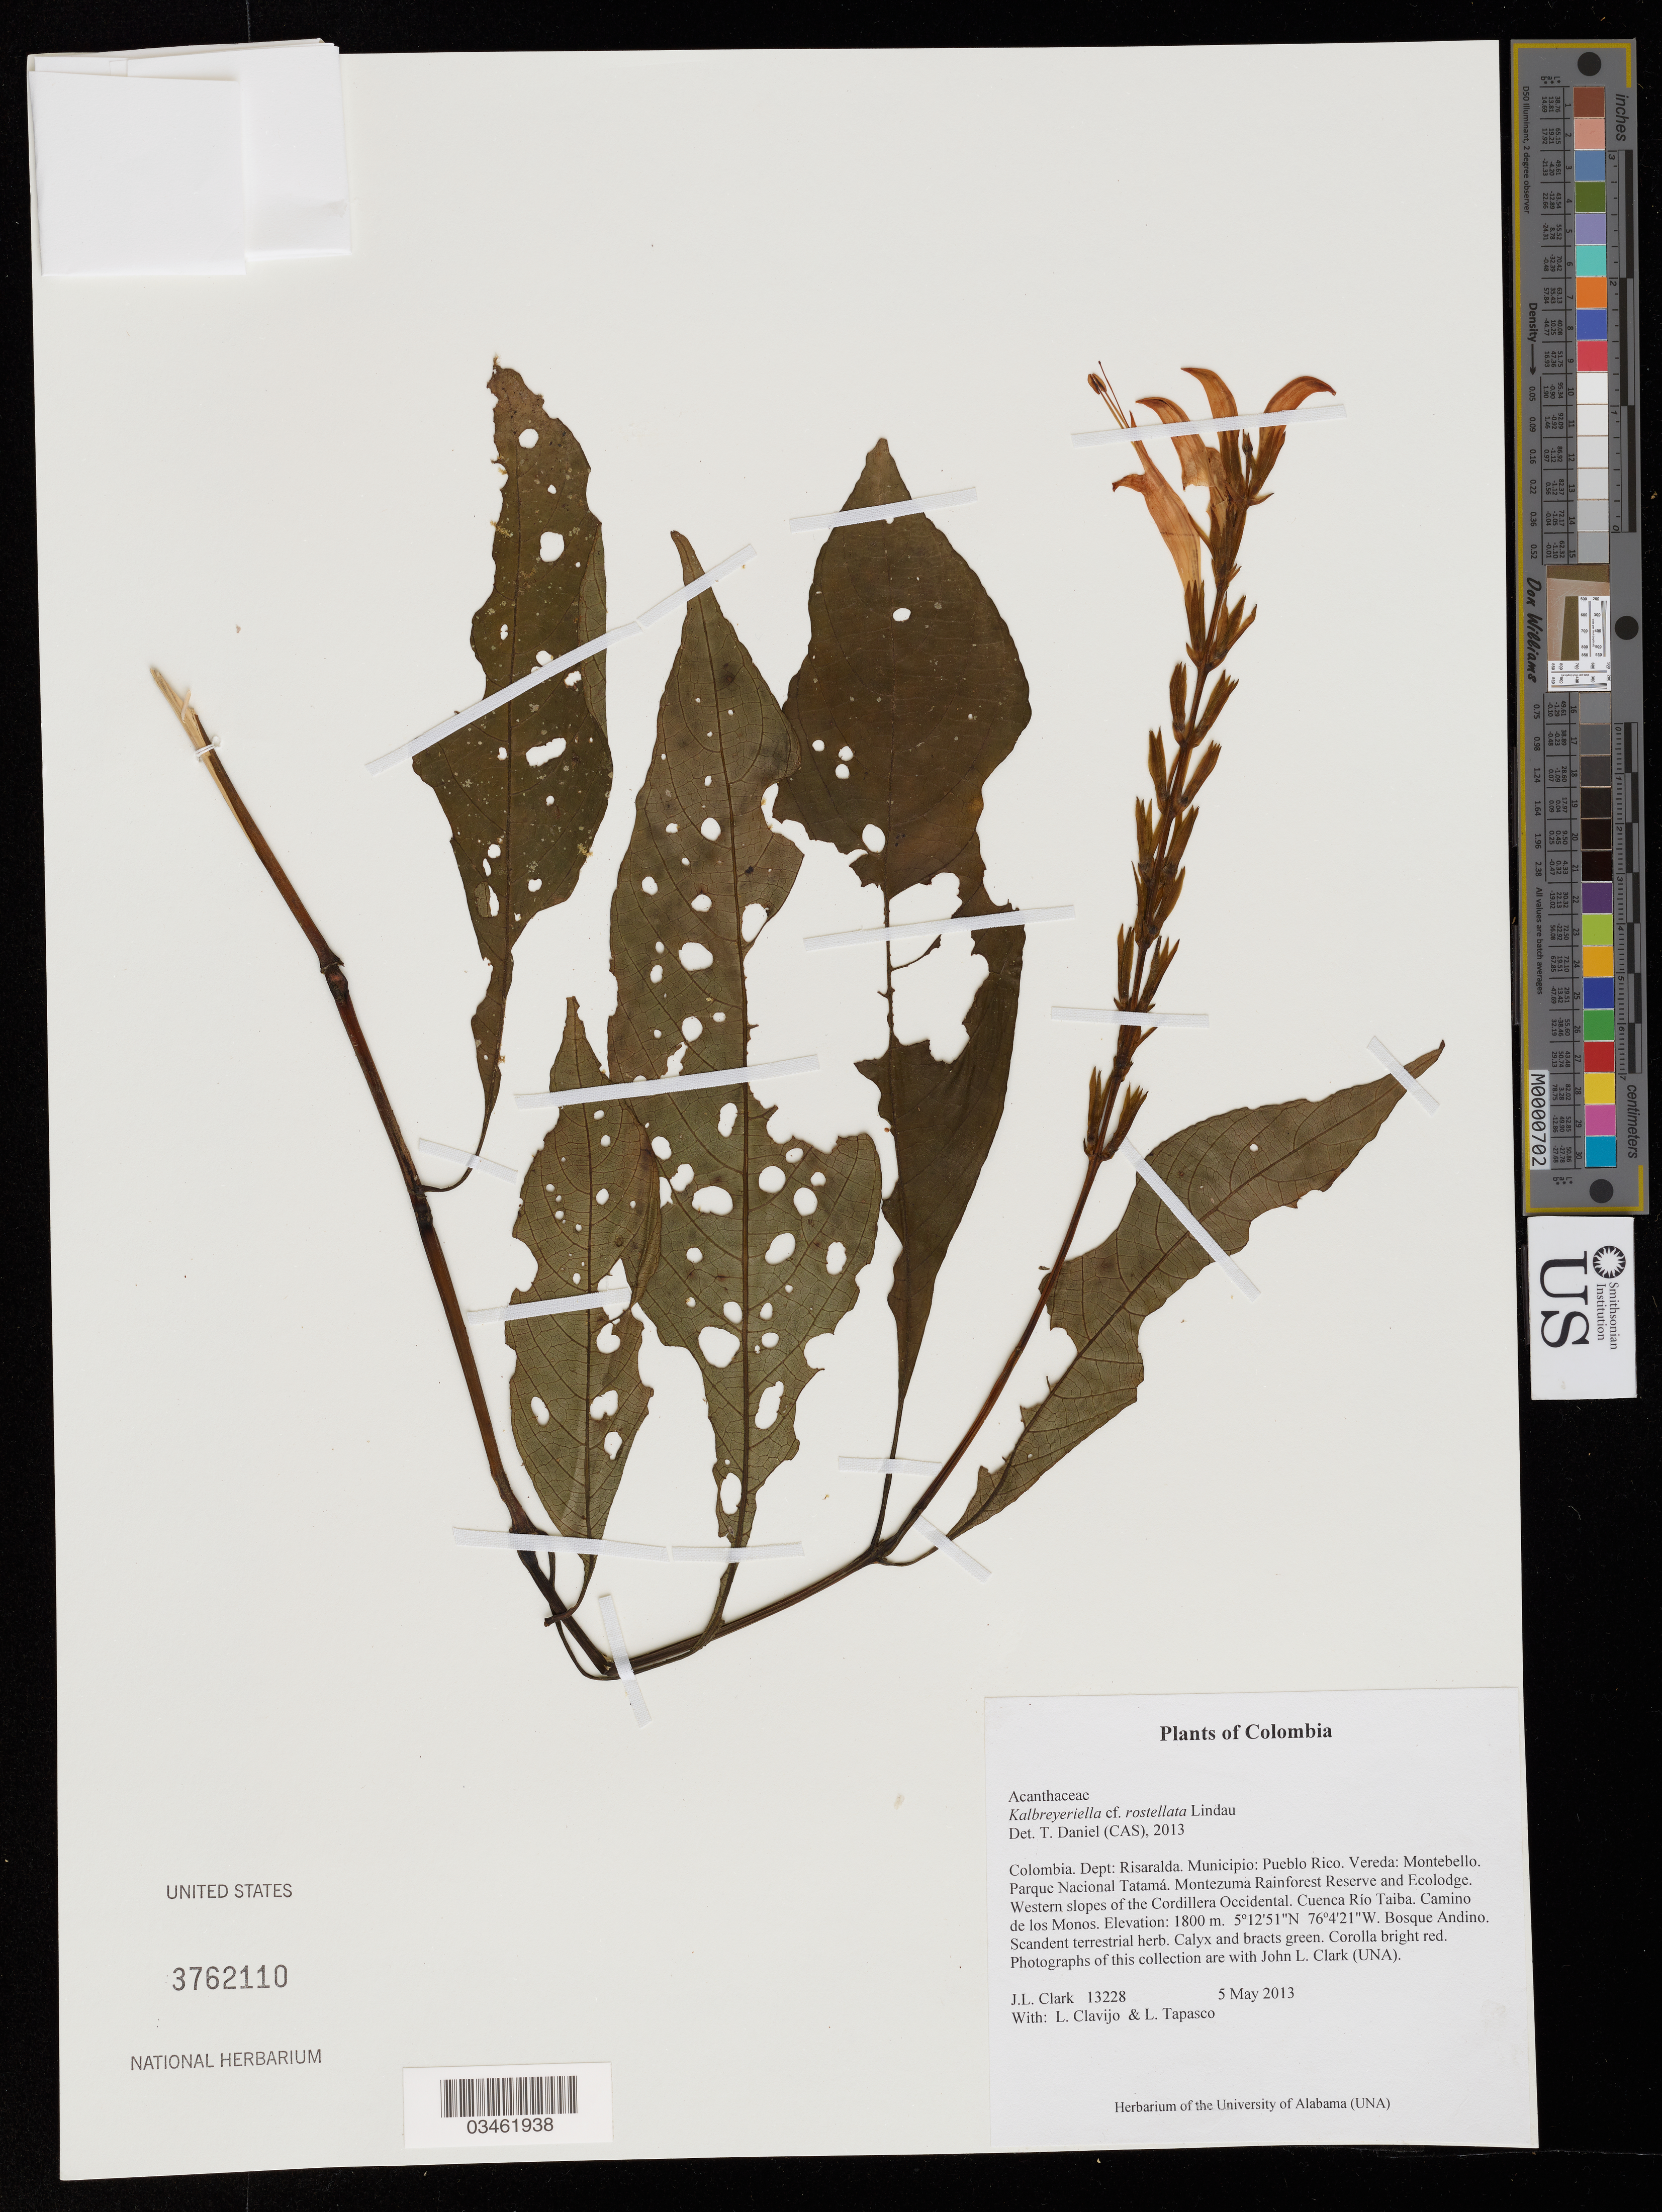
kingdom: Plantae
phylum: Tracheophyta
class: Magnoliopsida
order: Lamiales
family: Acanthaceae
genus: Kalbreyeriella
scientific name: Kalbreyeriella rostellata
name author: Lindau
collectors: J. L. Clark, L. Clavijo & L. Tapasco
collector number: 13228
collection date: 2013-05-05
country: Colombia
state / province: Risaralda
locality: Dept: Risaralda. Municipio: Pueblo Rico. Vereda: Montebello. Parque Nacional Tatamá. Montezuma Rainforest Reserve and Ecolodge. Western slopes of the Cordillera Occidental. Cuenca Río Taiba. Camino de los Monos. Bosque Andino.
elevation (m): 1800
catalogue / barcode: US 3762110